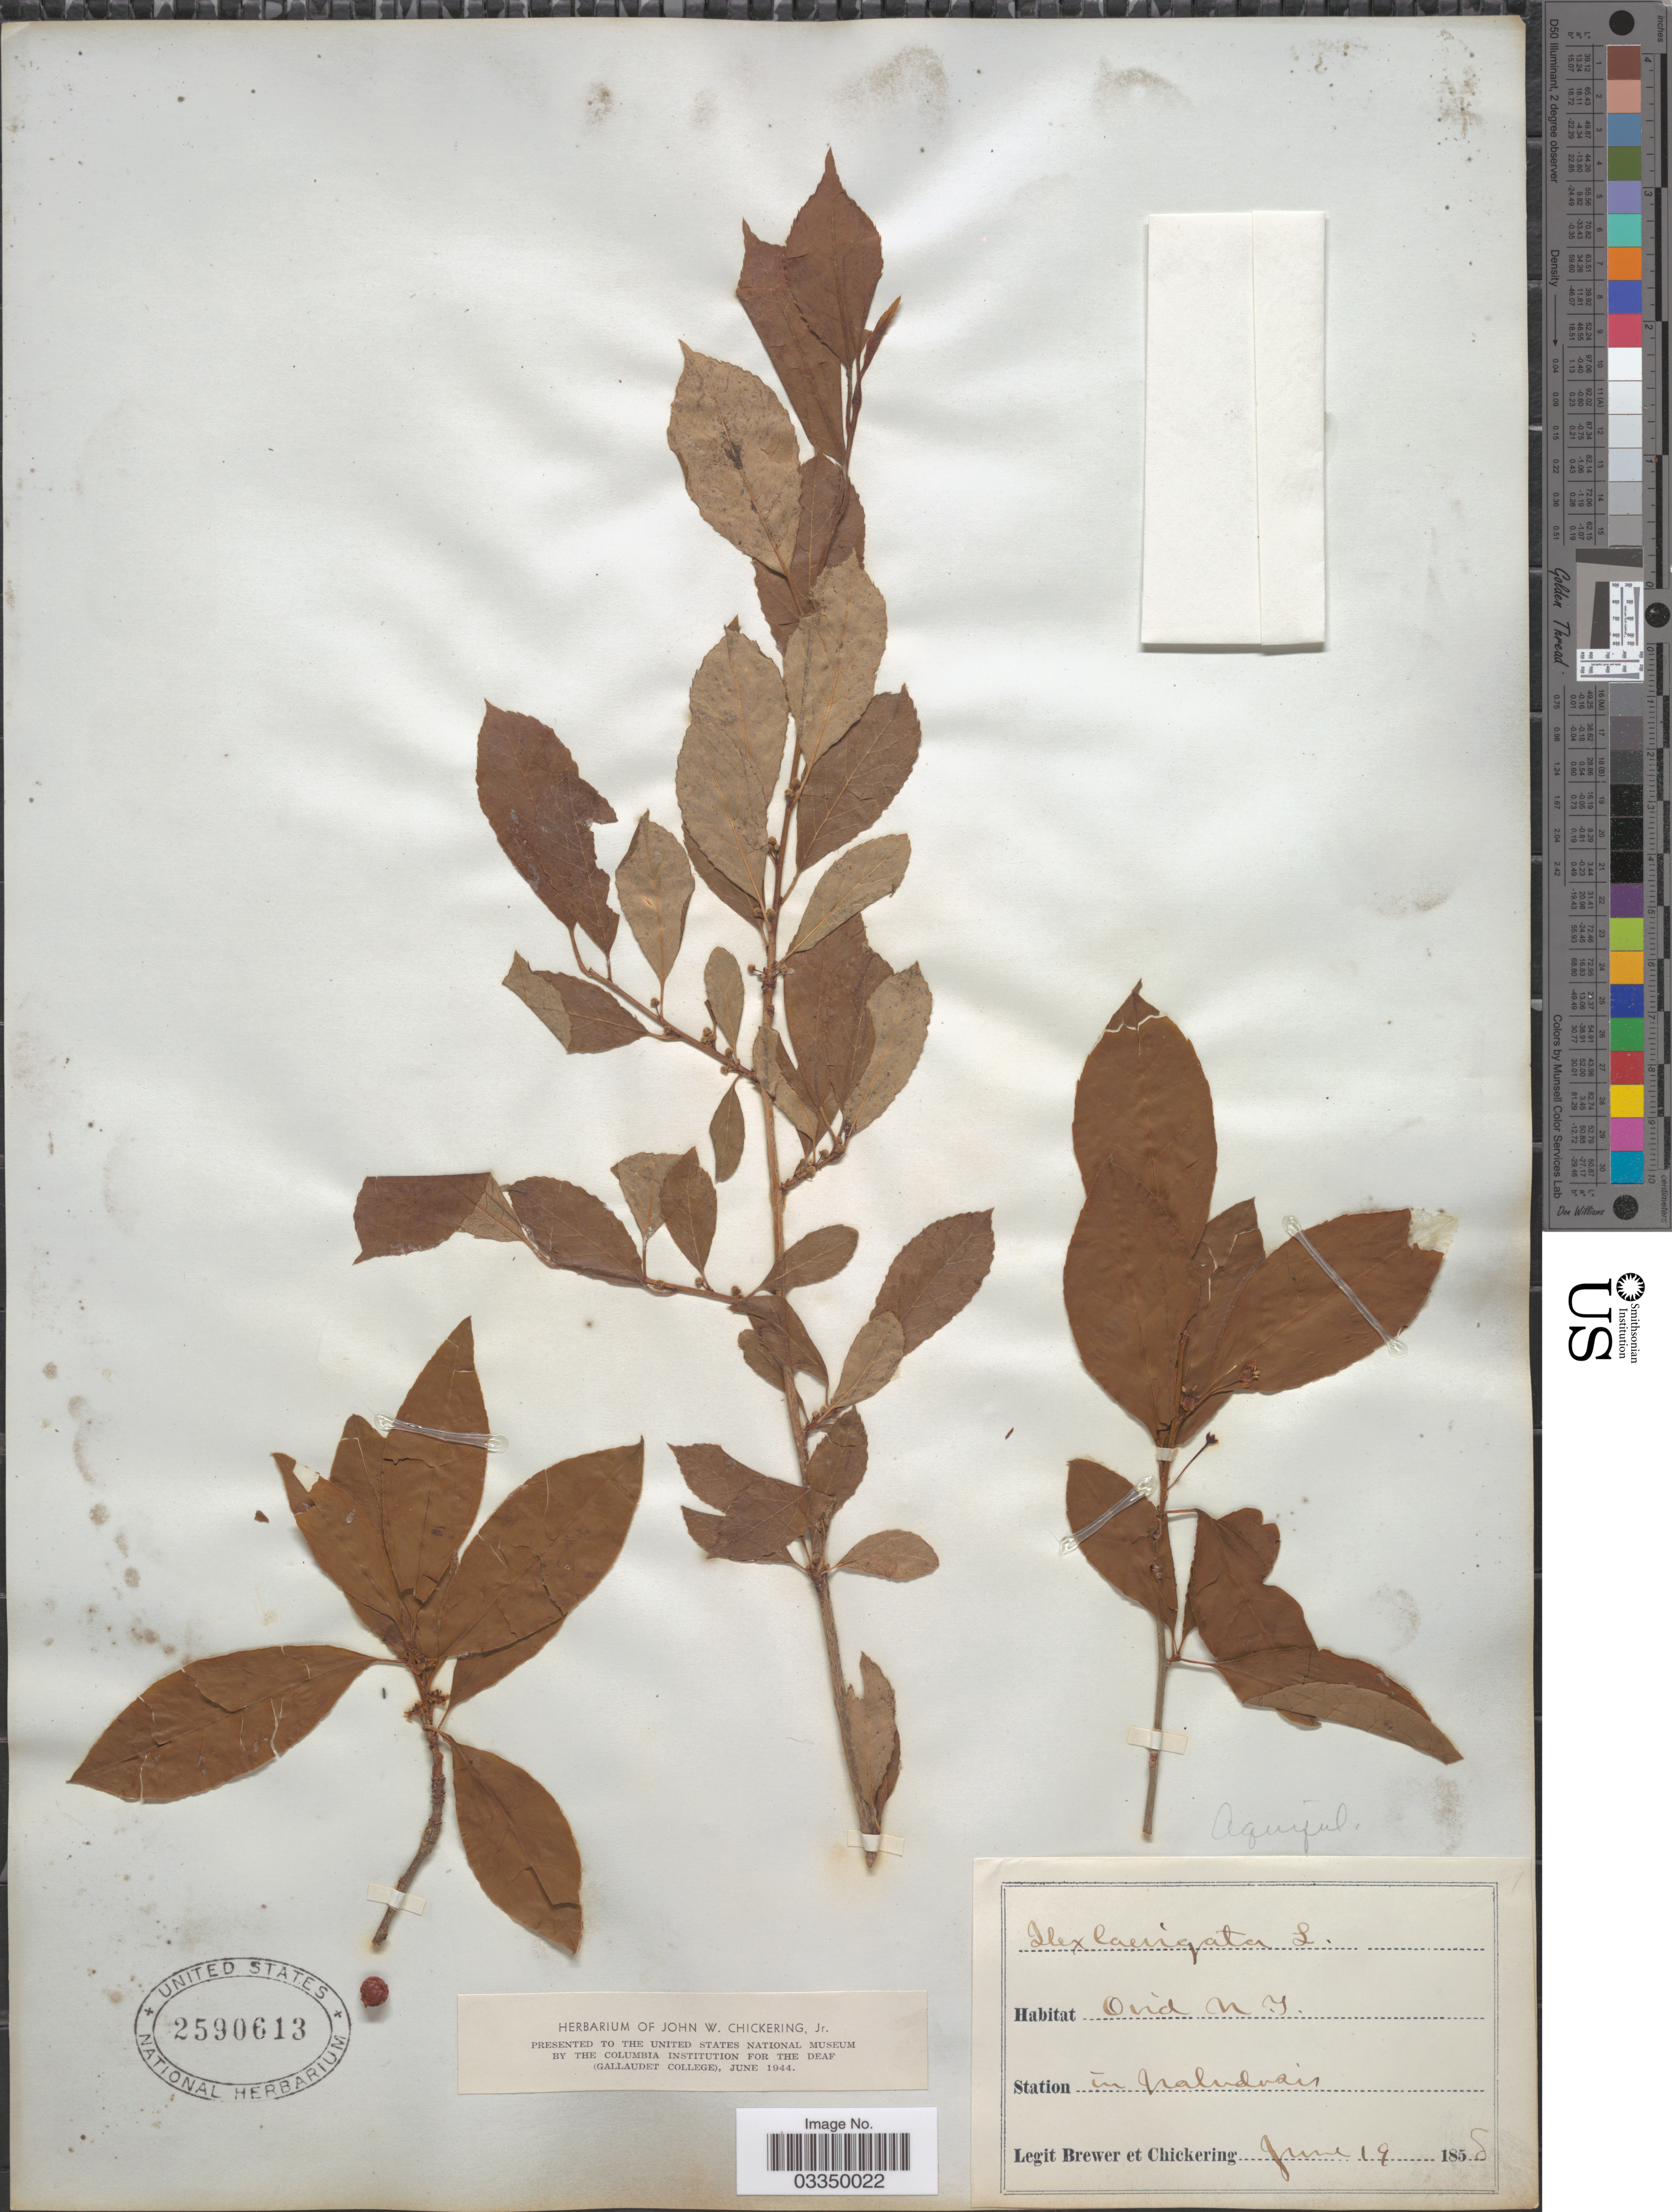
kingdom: Plantae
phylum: Tracheophyta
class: Magnoliopsida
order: Aquifoliales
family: Aquifoliaceae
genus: Ilex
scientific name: Ilex laevigata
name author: (Pursh) A. Gray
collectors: -. Brewer & J. Chickering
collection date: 1858-06-19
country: United States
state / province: New York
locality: Ovid. Station in paludosis.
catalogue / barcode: US 2590613